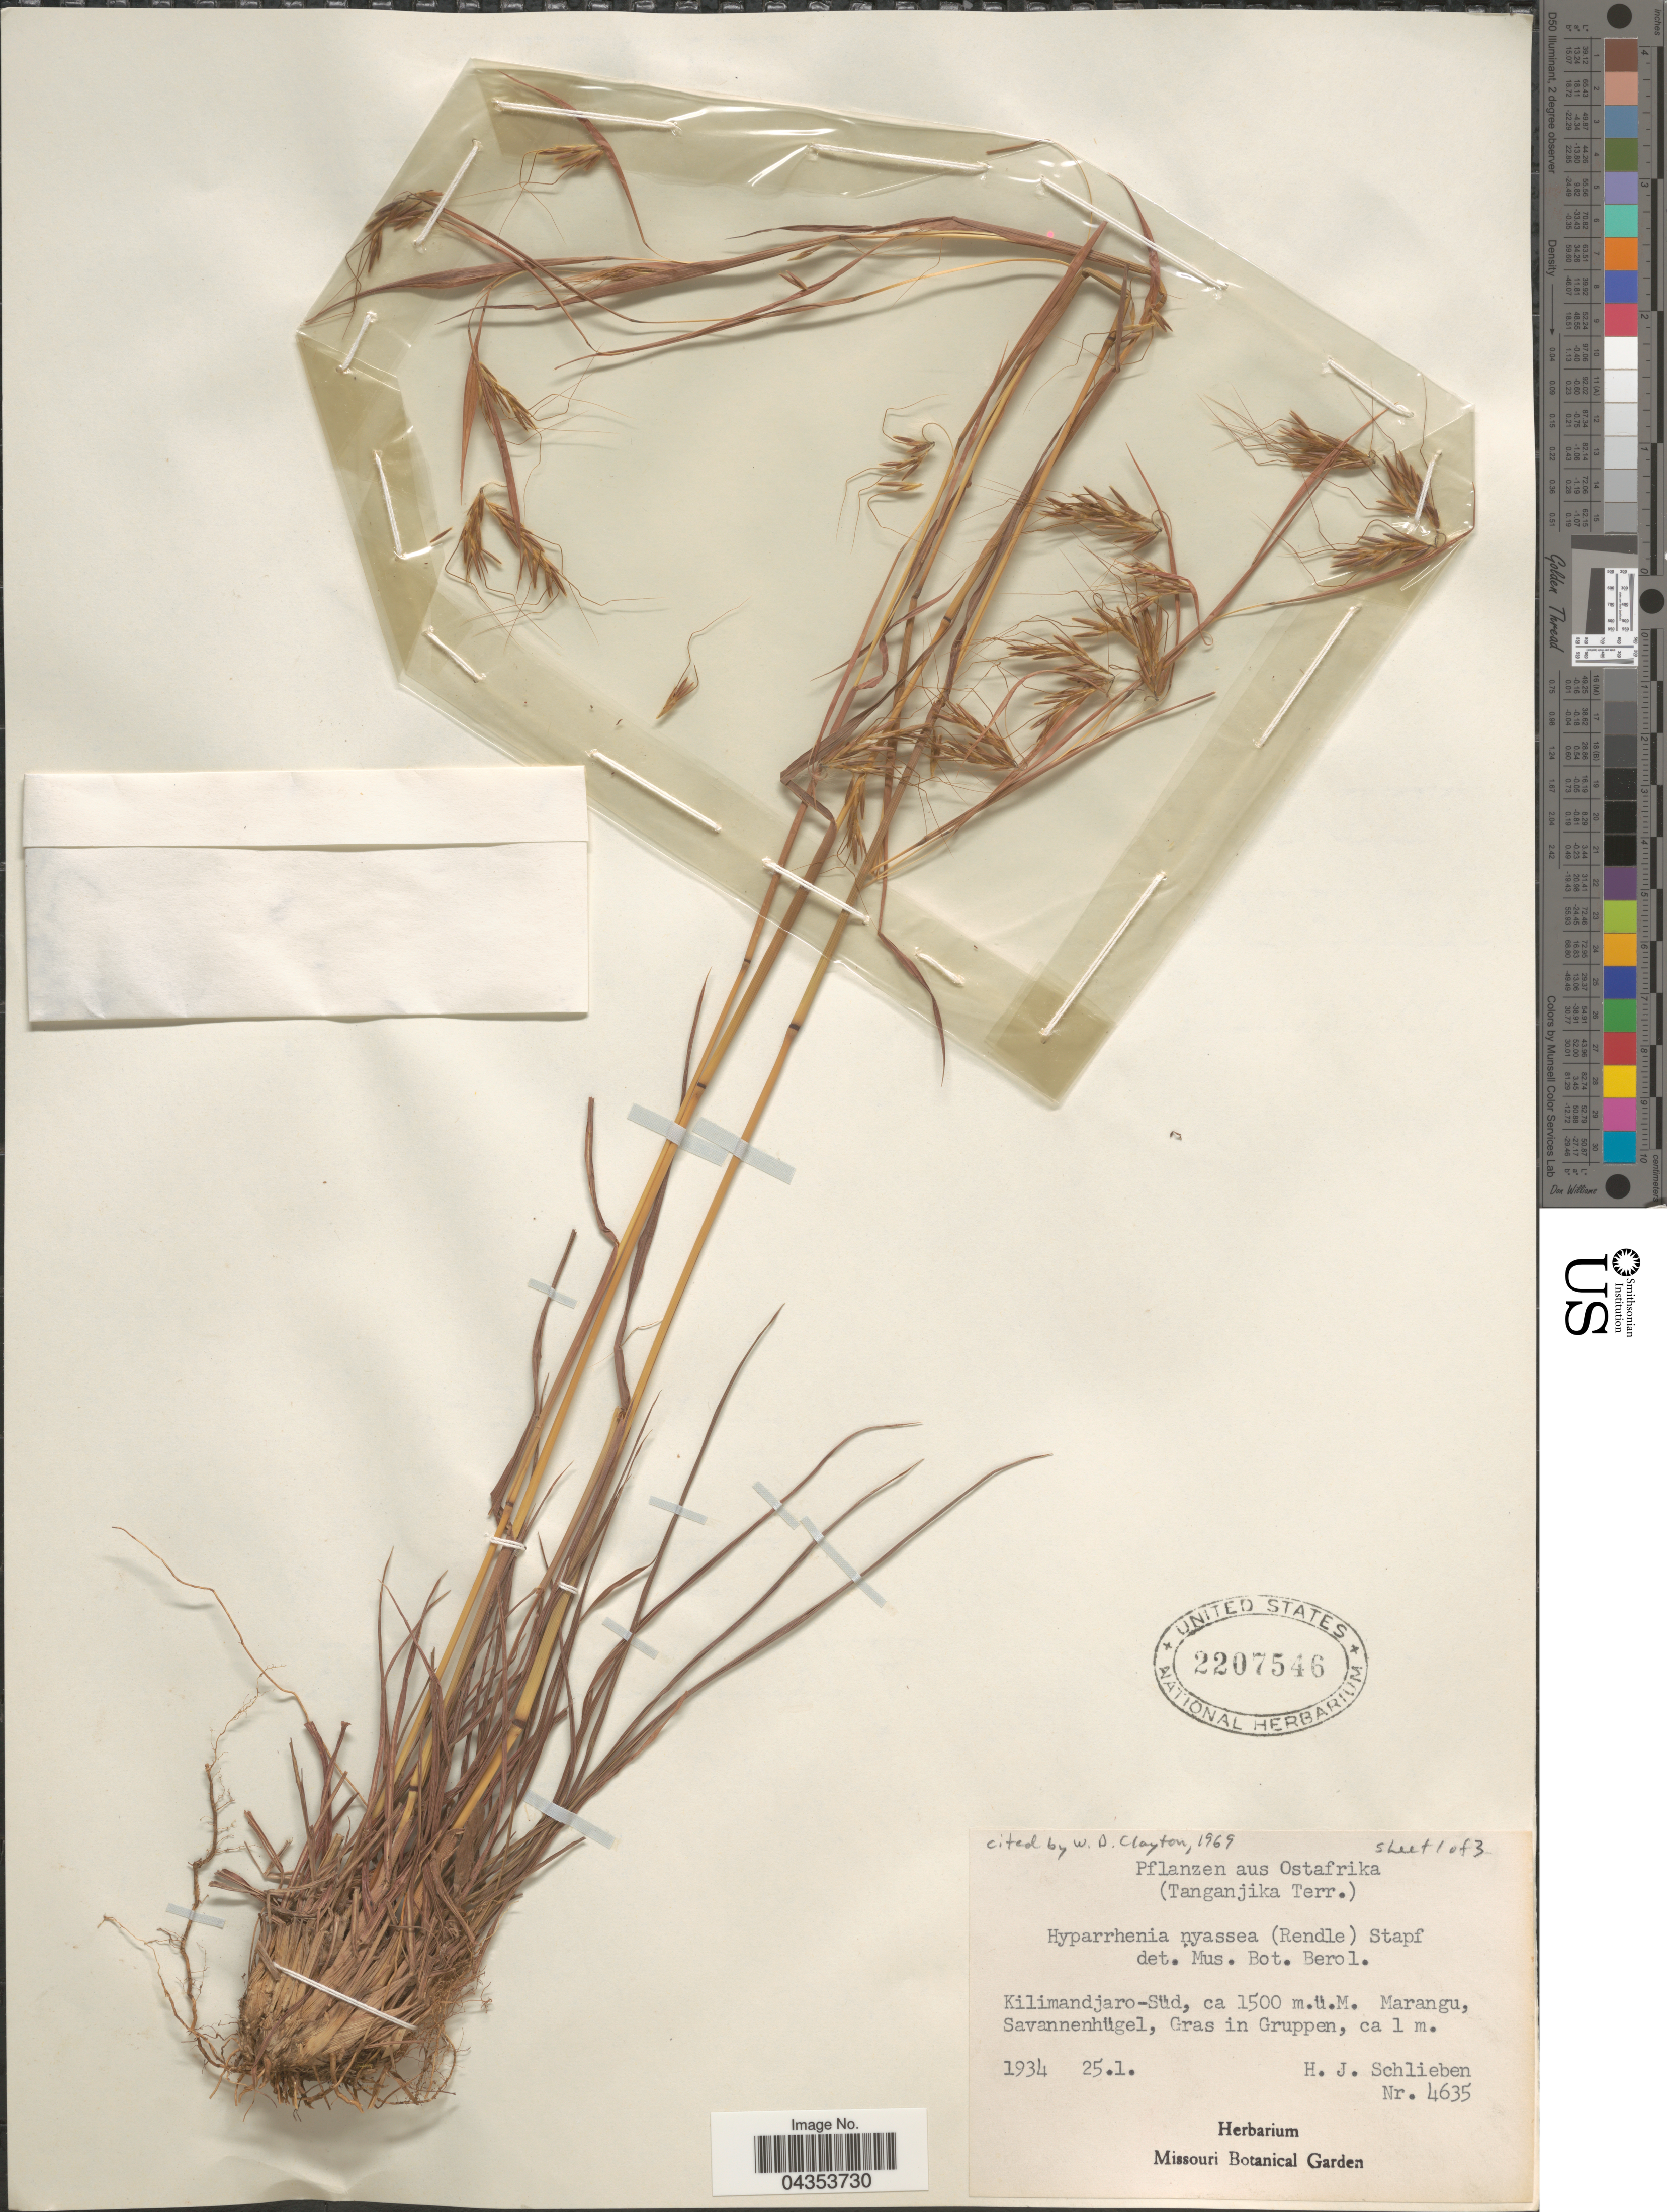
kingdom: Plantae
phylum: Tracheophyta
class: Liliopsida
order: Poales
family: Poaceae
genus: Hyparrhenia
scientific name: Hyparrhenia nyassae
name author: (Rendle) Stapf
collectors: H. J. Schlieben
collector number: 4635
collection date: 1934-01-25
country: Tanzania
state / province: Kilimanjaro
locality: Ostafrika (Tanganjika Terr.). Kilimandjaro-Süd, M. Marangu, Savannenhügel, Gras in Gruppen.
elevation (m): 1500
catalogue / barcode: US 2207546